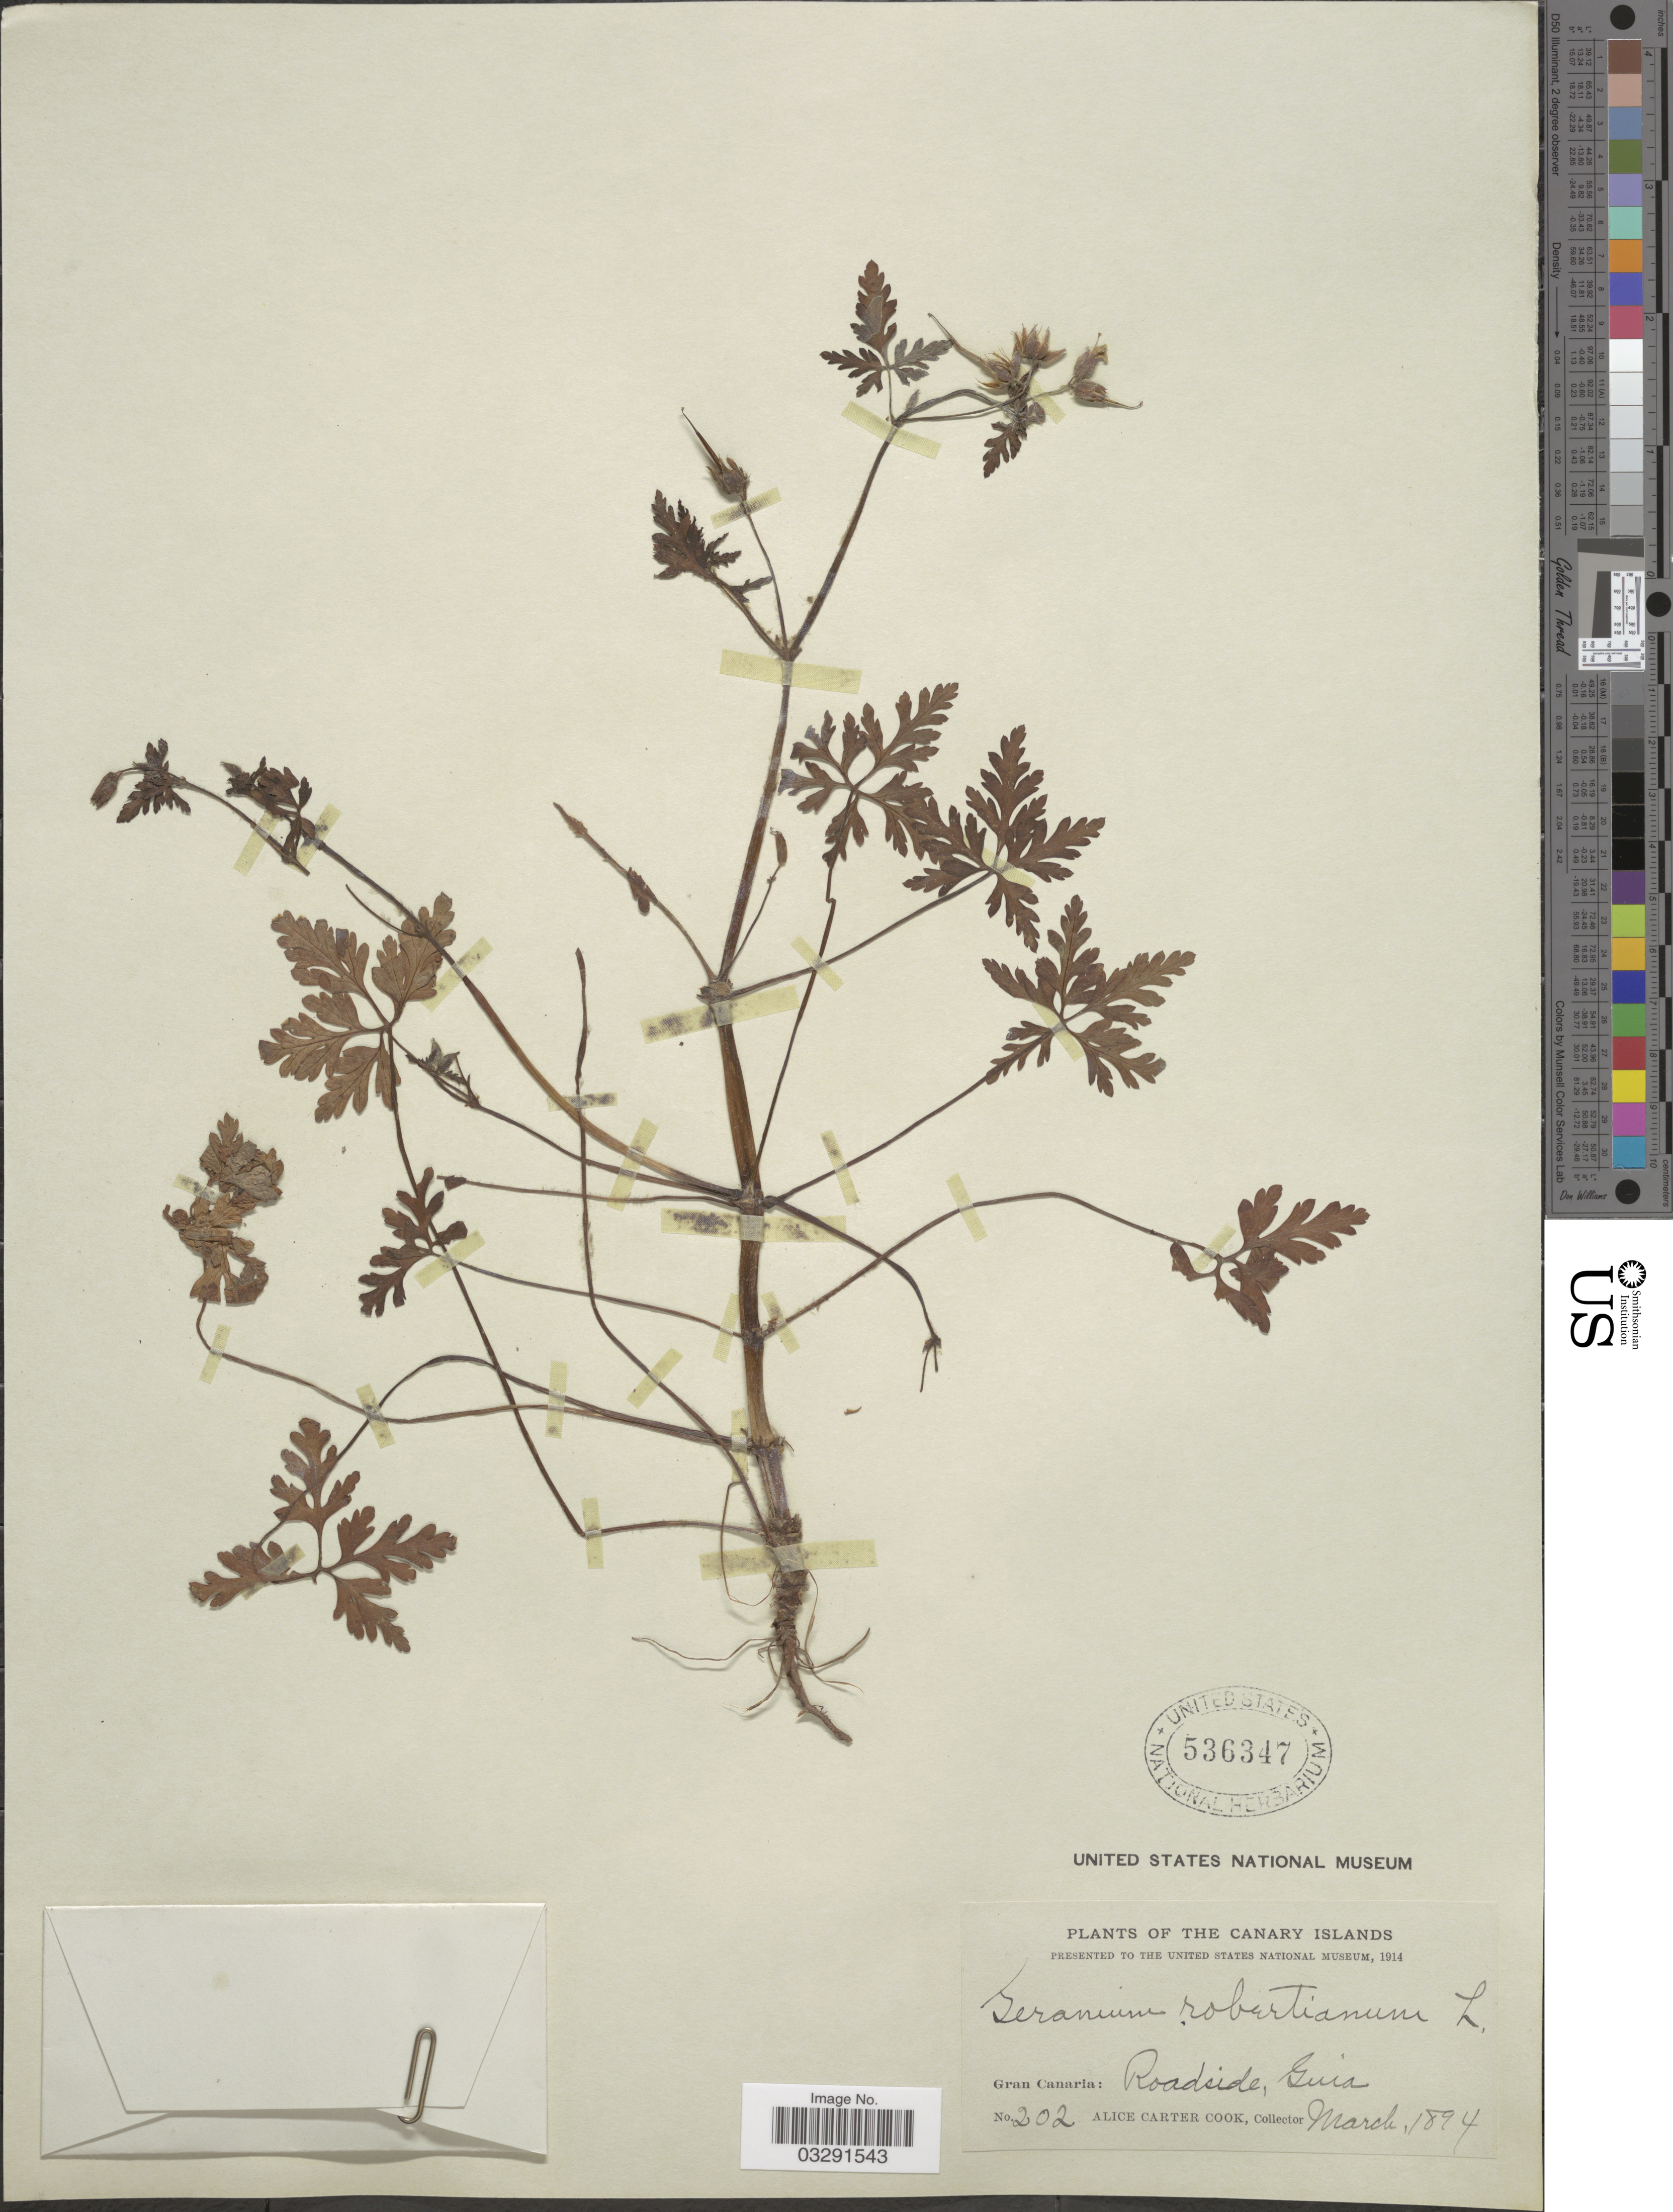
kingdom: Plantae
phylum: Tracheophyta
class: Magnoliopsida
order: Geraniales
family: Geraniaceae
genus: Geranium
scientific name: Geranium robertianum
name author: L.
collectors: Alice C. Cook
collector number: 202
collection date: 1894-03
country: Spain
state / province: Canarias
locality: The Canary Islands. Gran Canaria: Roadside. Guia.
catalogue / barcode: US 536347